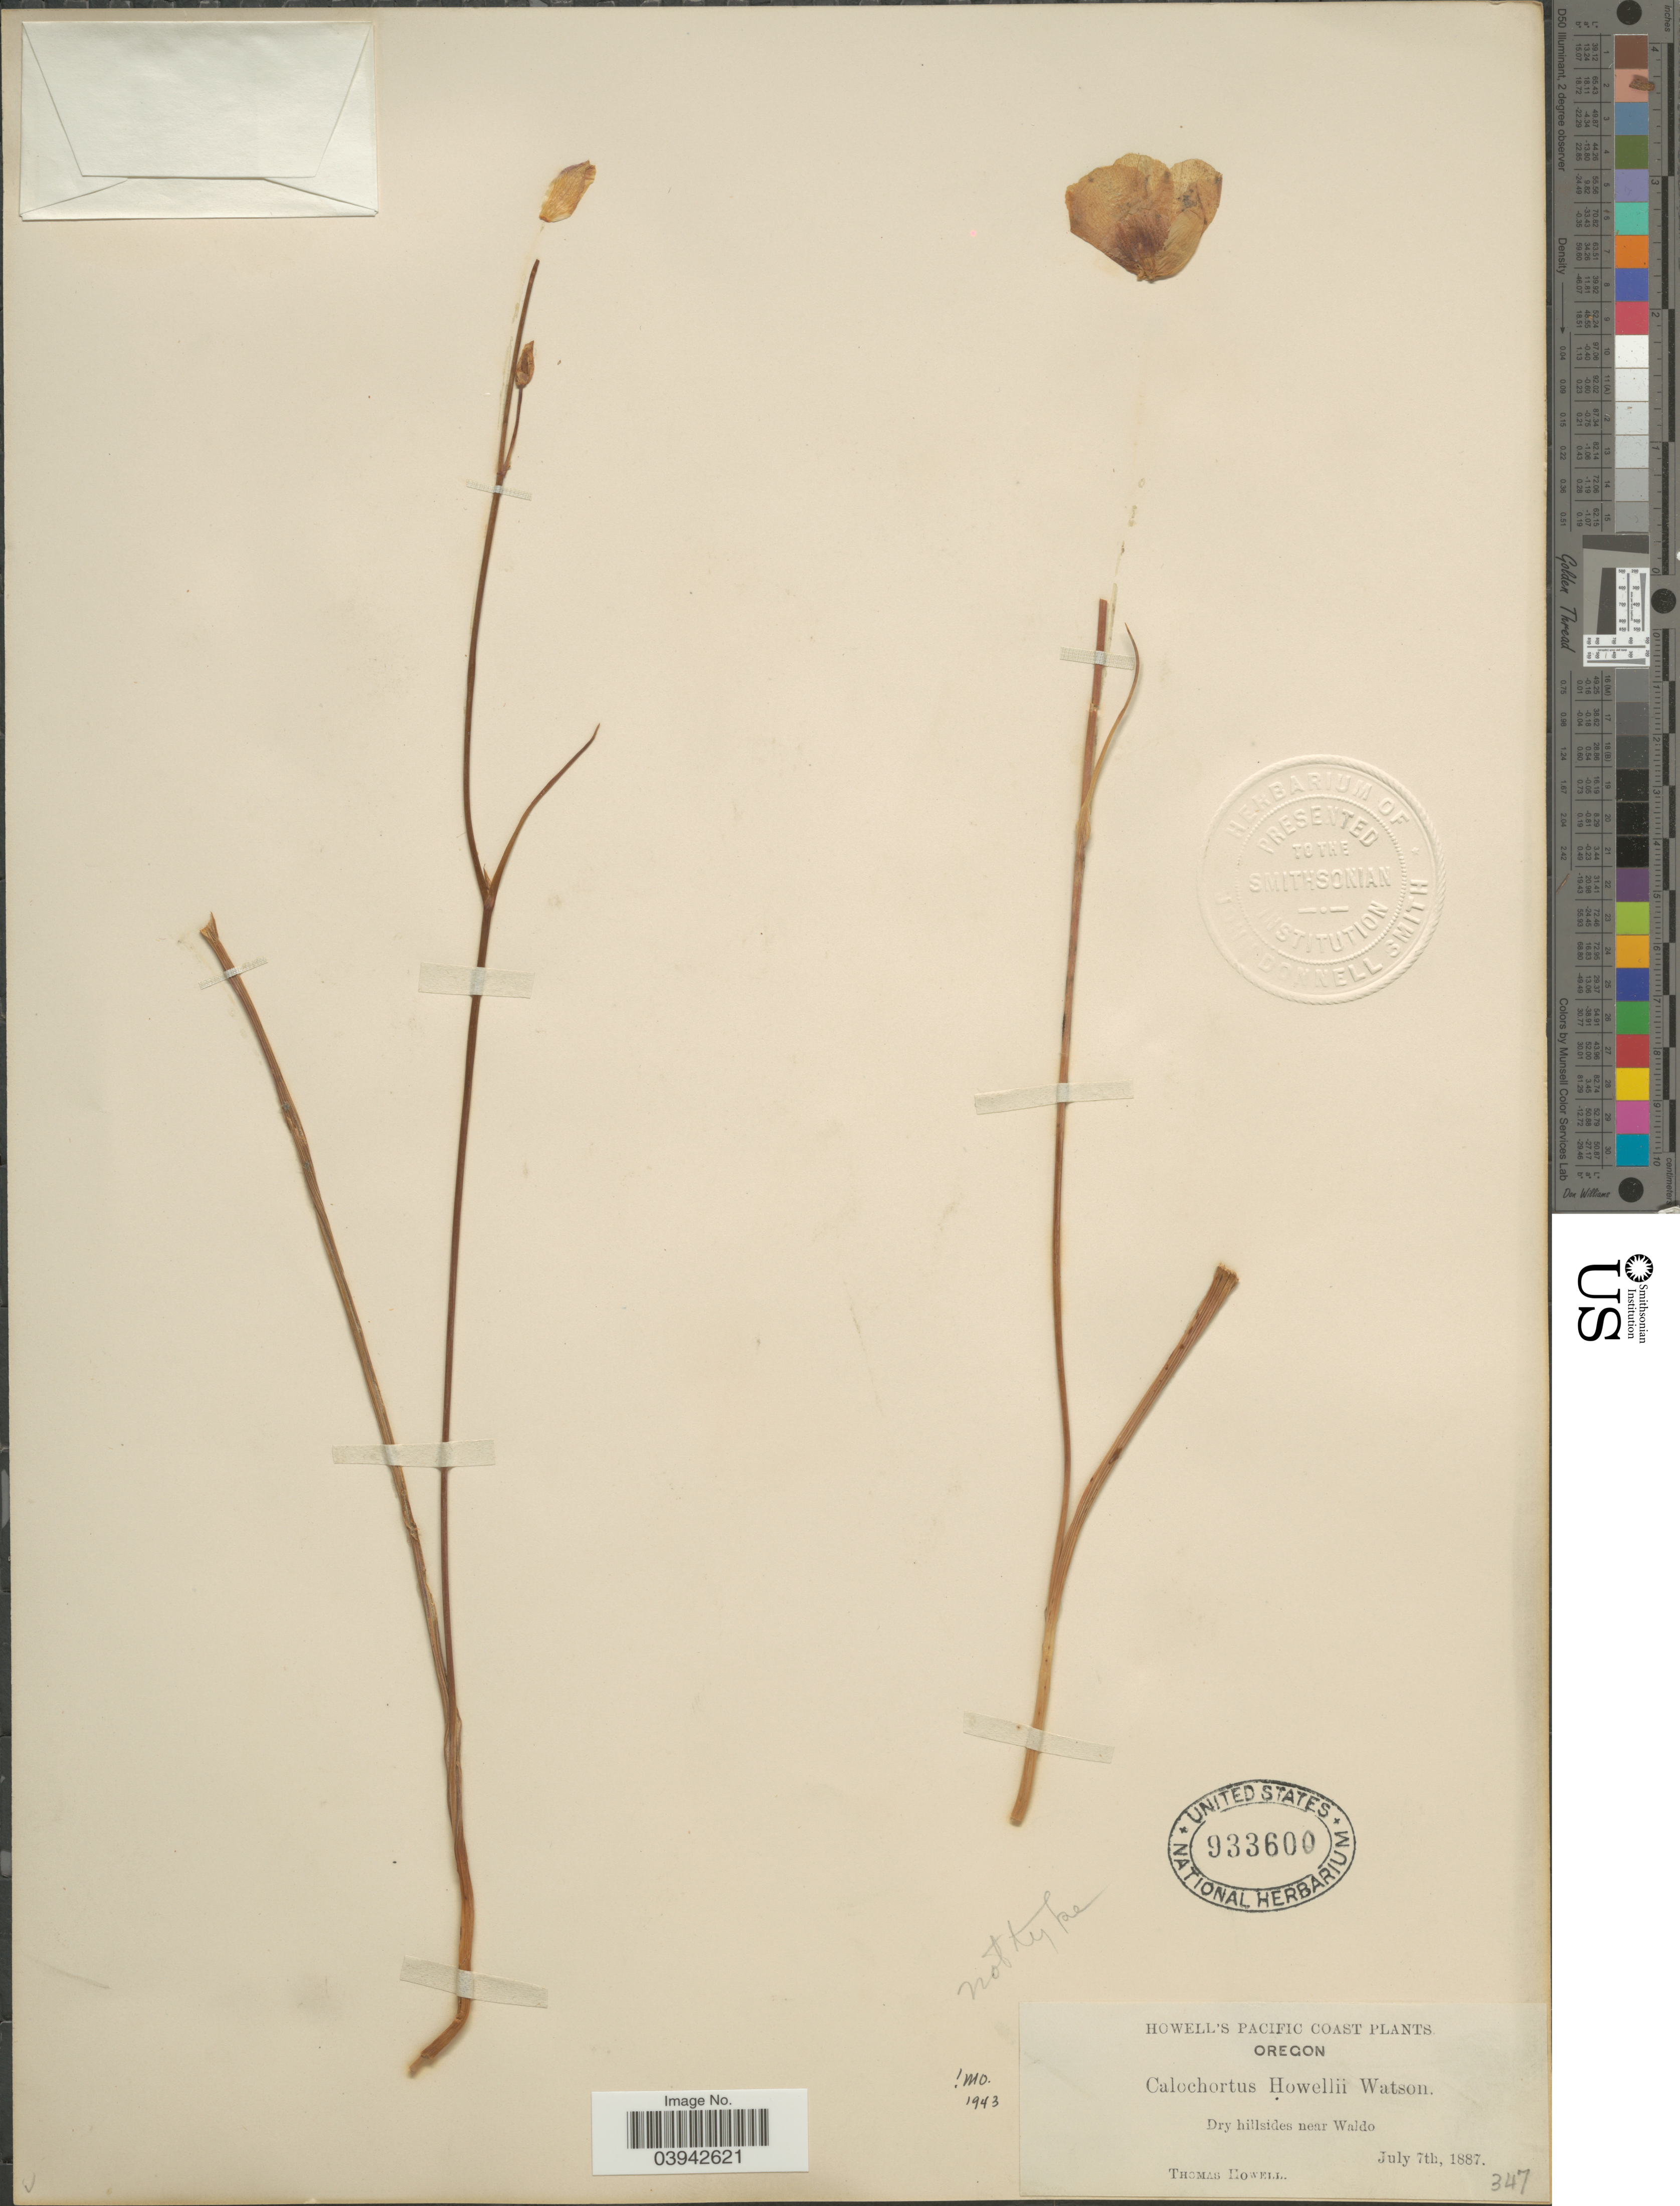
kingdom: Plantae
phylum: Tracheophyta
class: Liliopsida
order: Liliales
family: Liliaceae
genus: Calochortus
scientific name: Calochortus howellii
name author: S. Watson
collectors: T. Howell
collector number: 347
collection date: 1887-07-07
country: United States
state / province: Oregon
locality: Pacific Coast. Dry hillsides near Waldo.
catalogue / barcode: US 933600